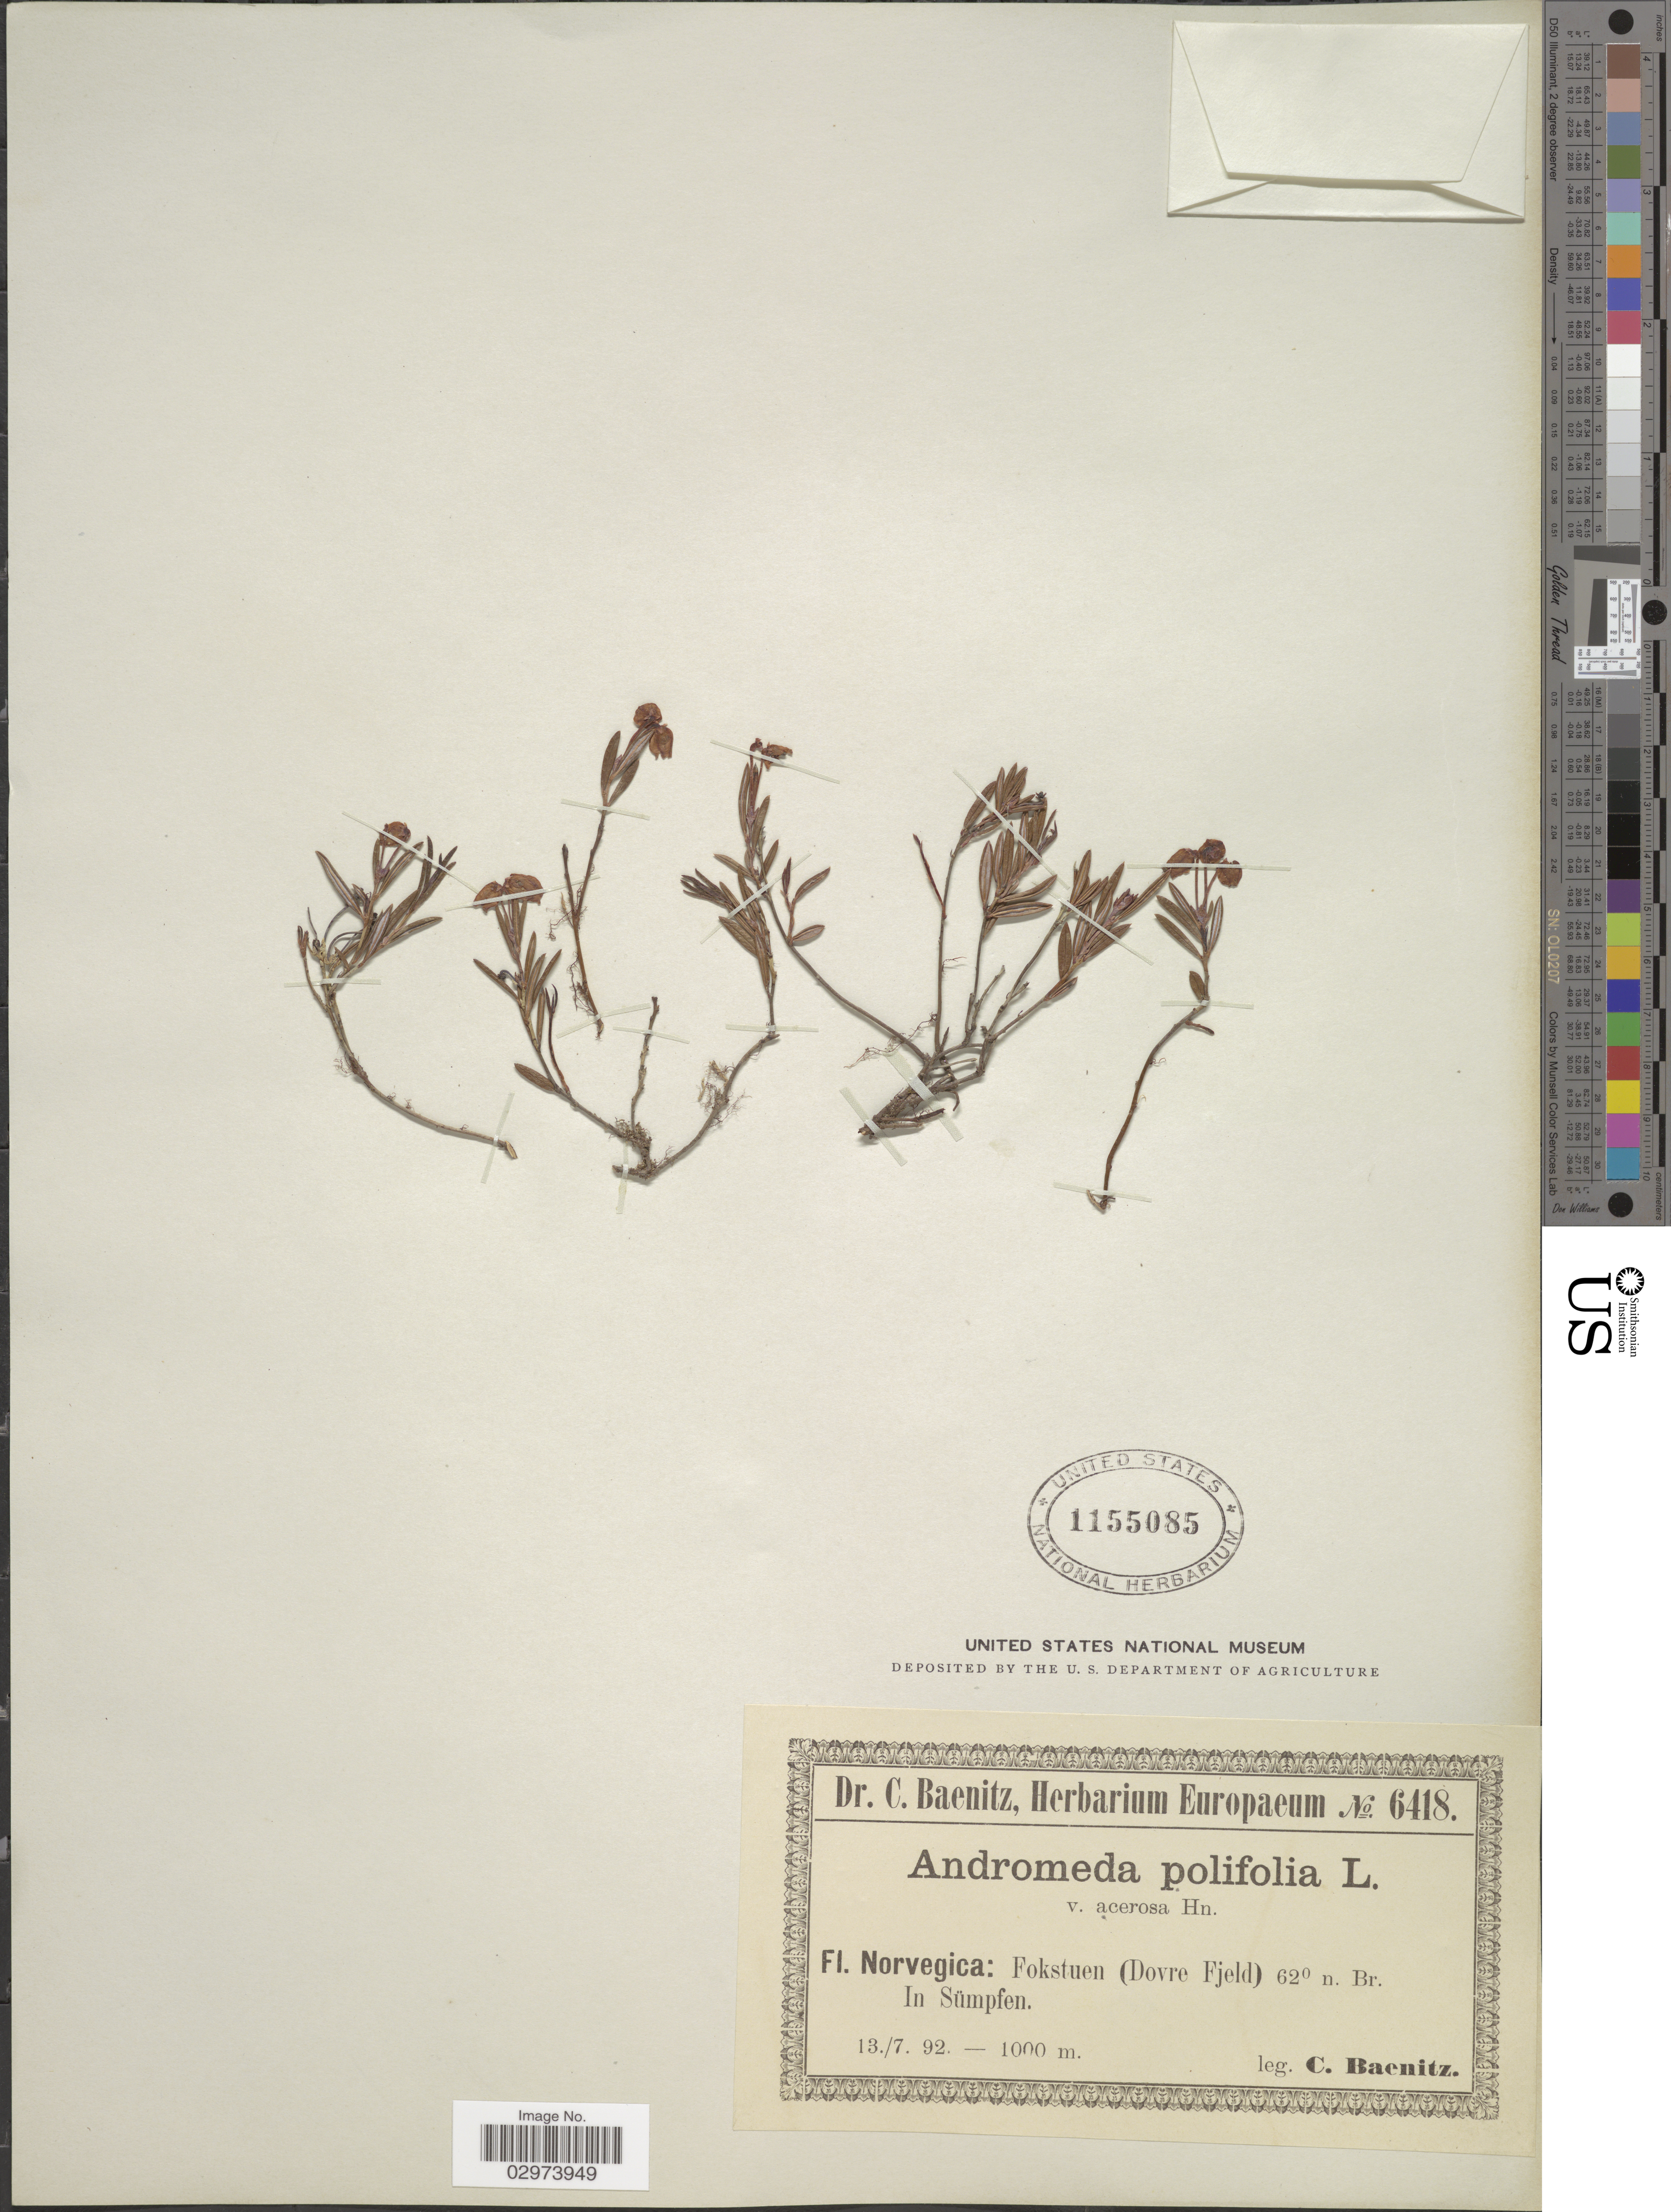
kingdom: Plantae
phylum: Tracheophyta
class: Magnoliopsida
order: Ericales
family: Ericaceae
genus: Andromeda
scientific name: Andromeda polifolia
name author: L.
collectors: C. G. Baenitz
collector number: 6418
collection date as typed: Transcribed d/m/y: 13/7/92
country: Norway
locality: Fokstuen (Dovre Fjeld) 62° n. Br. In Sümpfen.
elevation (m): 1000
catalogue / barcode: US 1155085